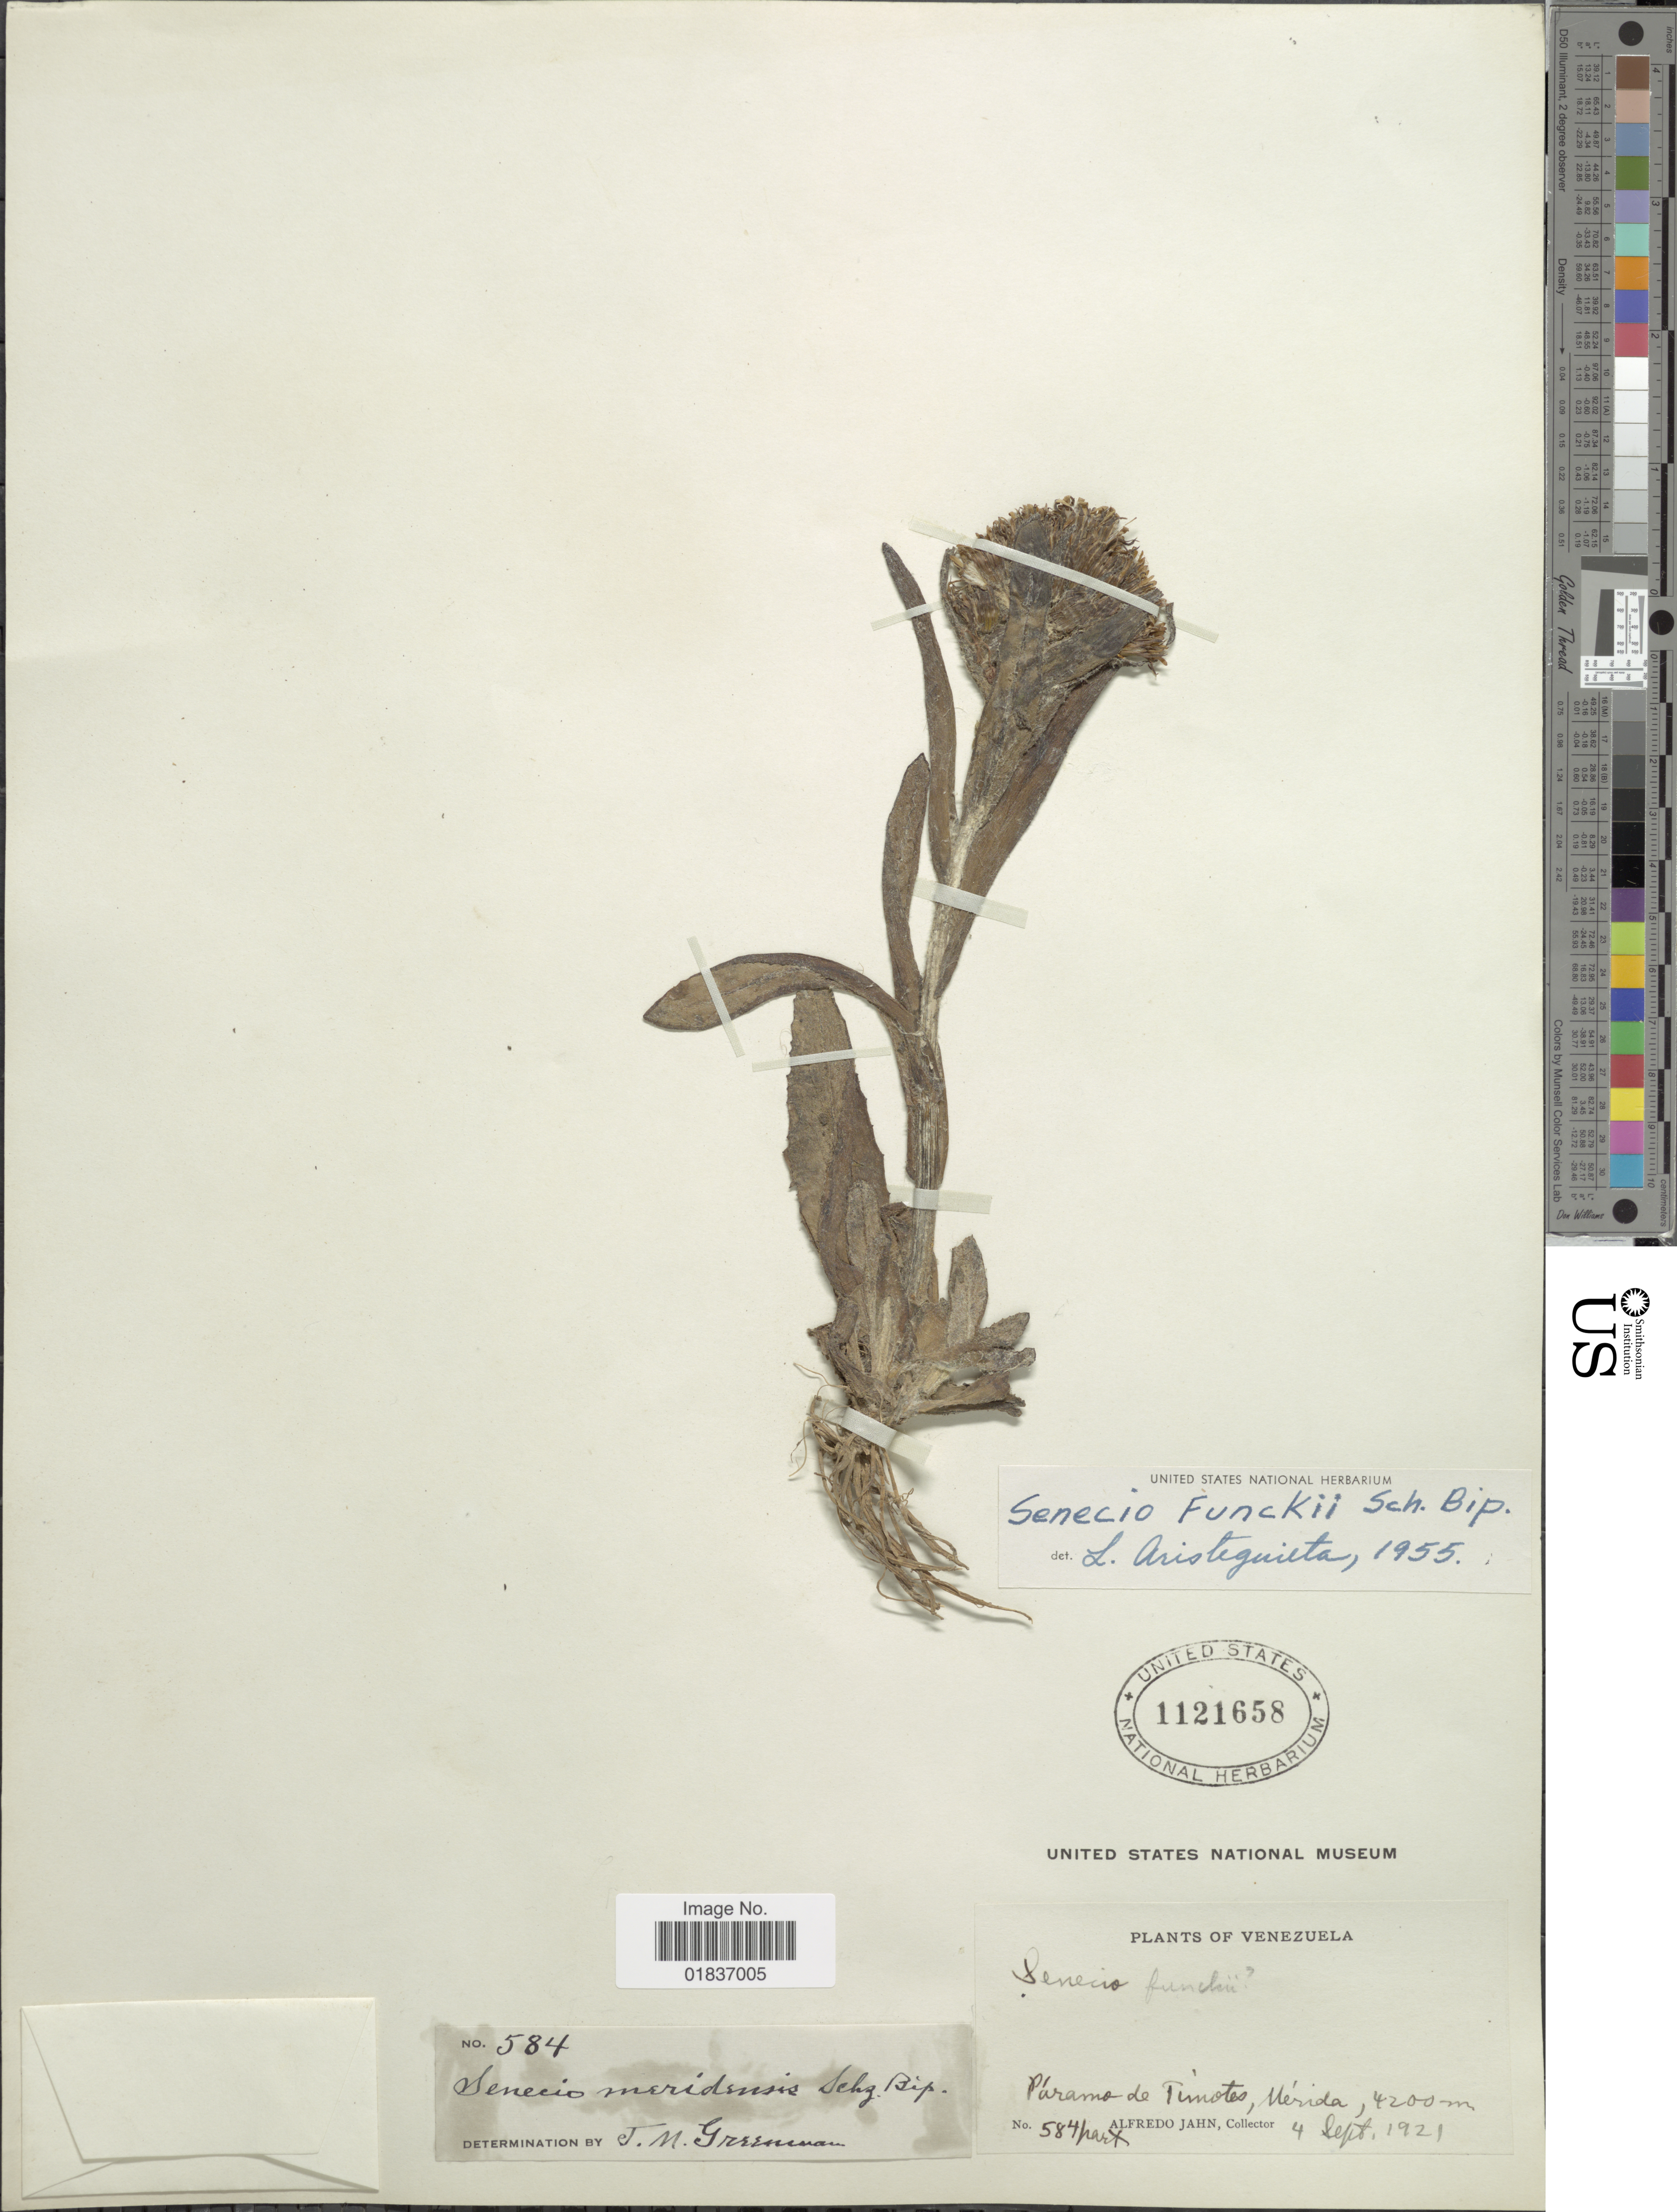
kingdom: Plantae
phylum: Tracheophyta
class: Magnoliopsida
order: Asterales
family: Asteraceae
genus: Senecio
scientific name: Senecio funckii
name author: (Sch. Bip. ex Wedd.) Cuatrec.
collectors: A. Jahn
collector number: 584part*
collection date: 1921-09-04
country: Venezuela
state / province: Mérida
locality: Paramo de Timotes, Merida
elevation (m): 4200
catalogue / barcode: US 1121658